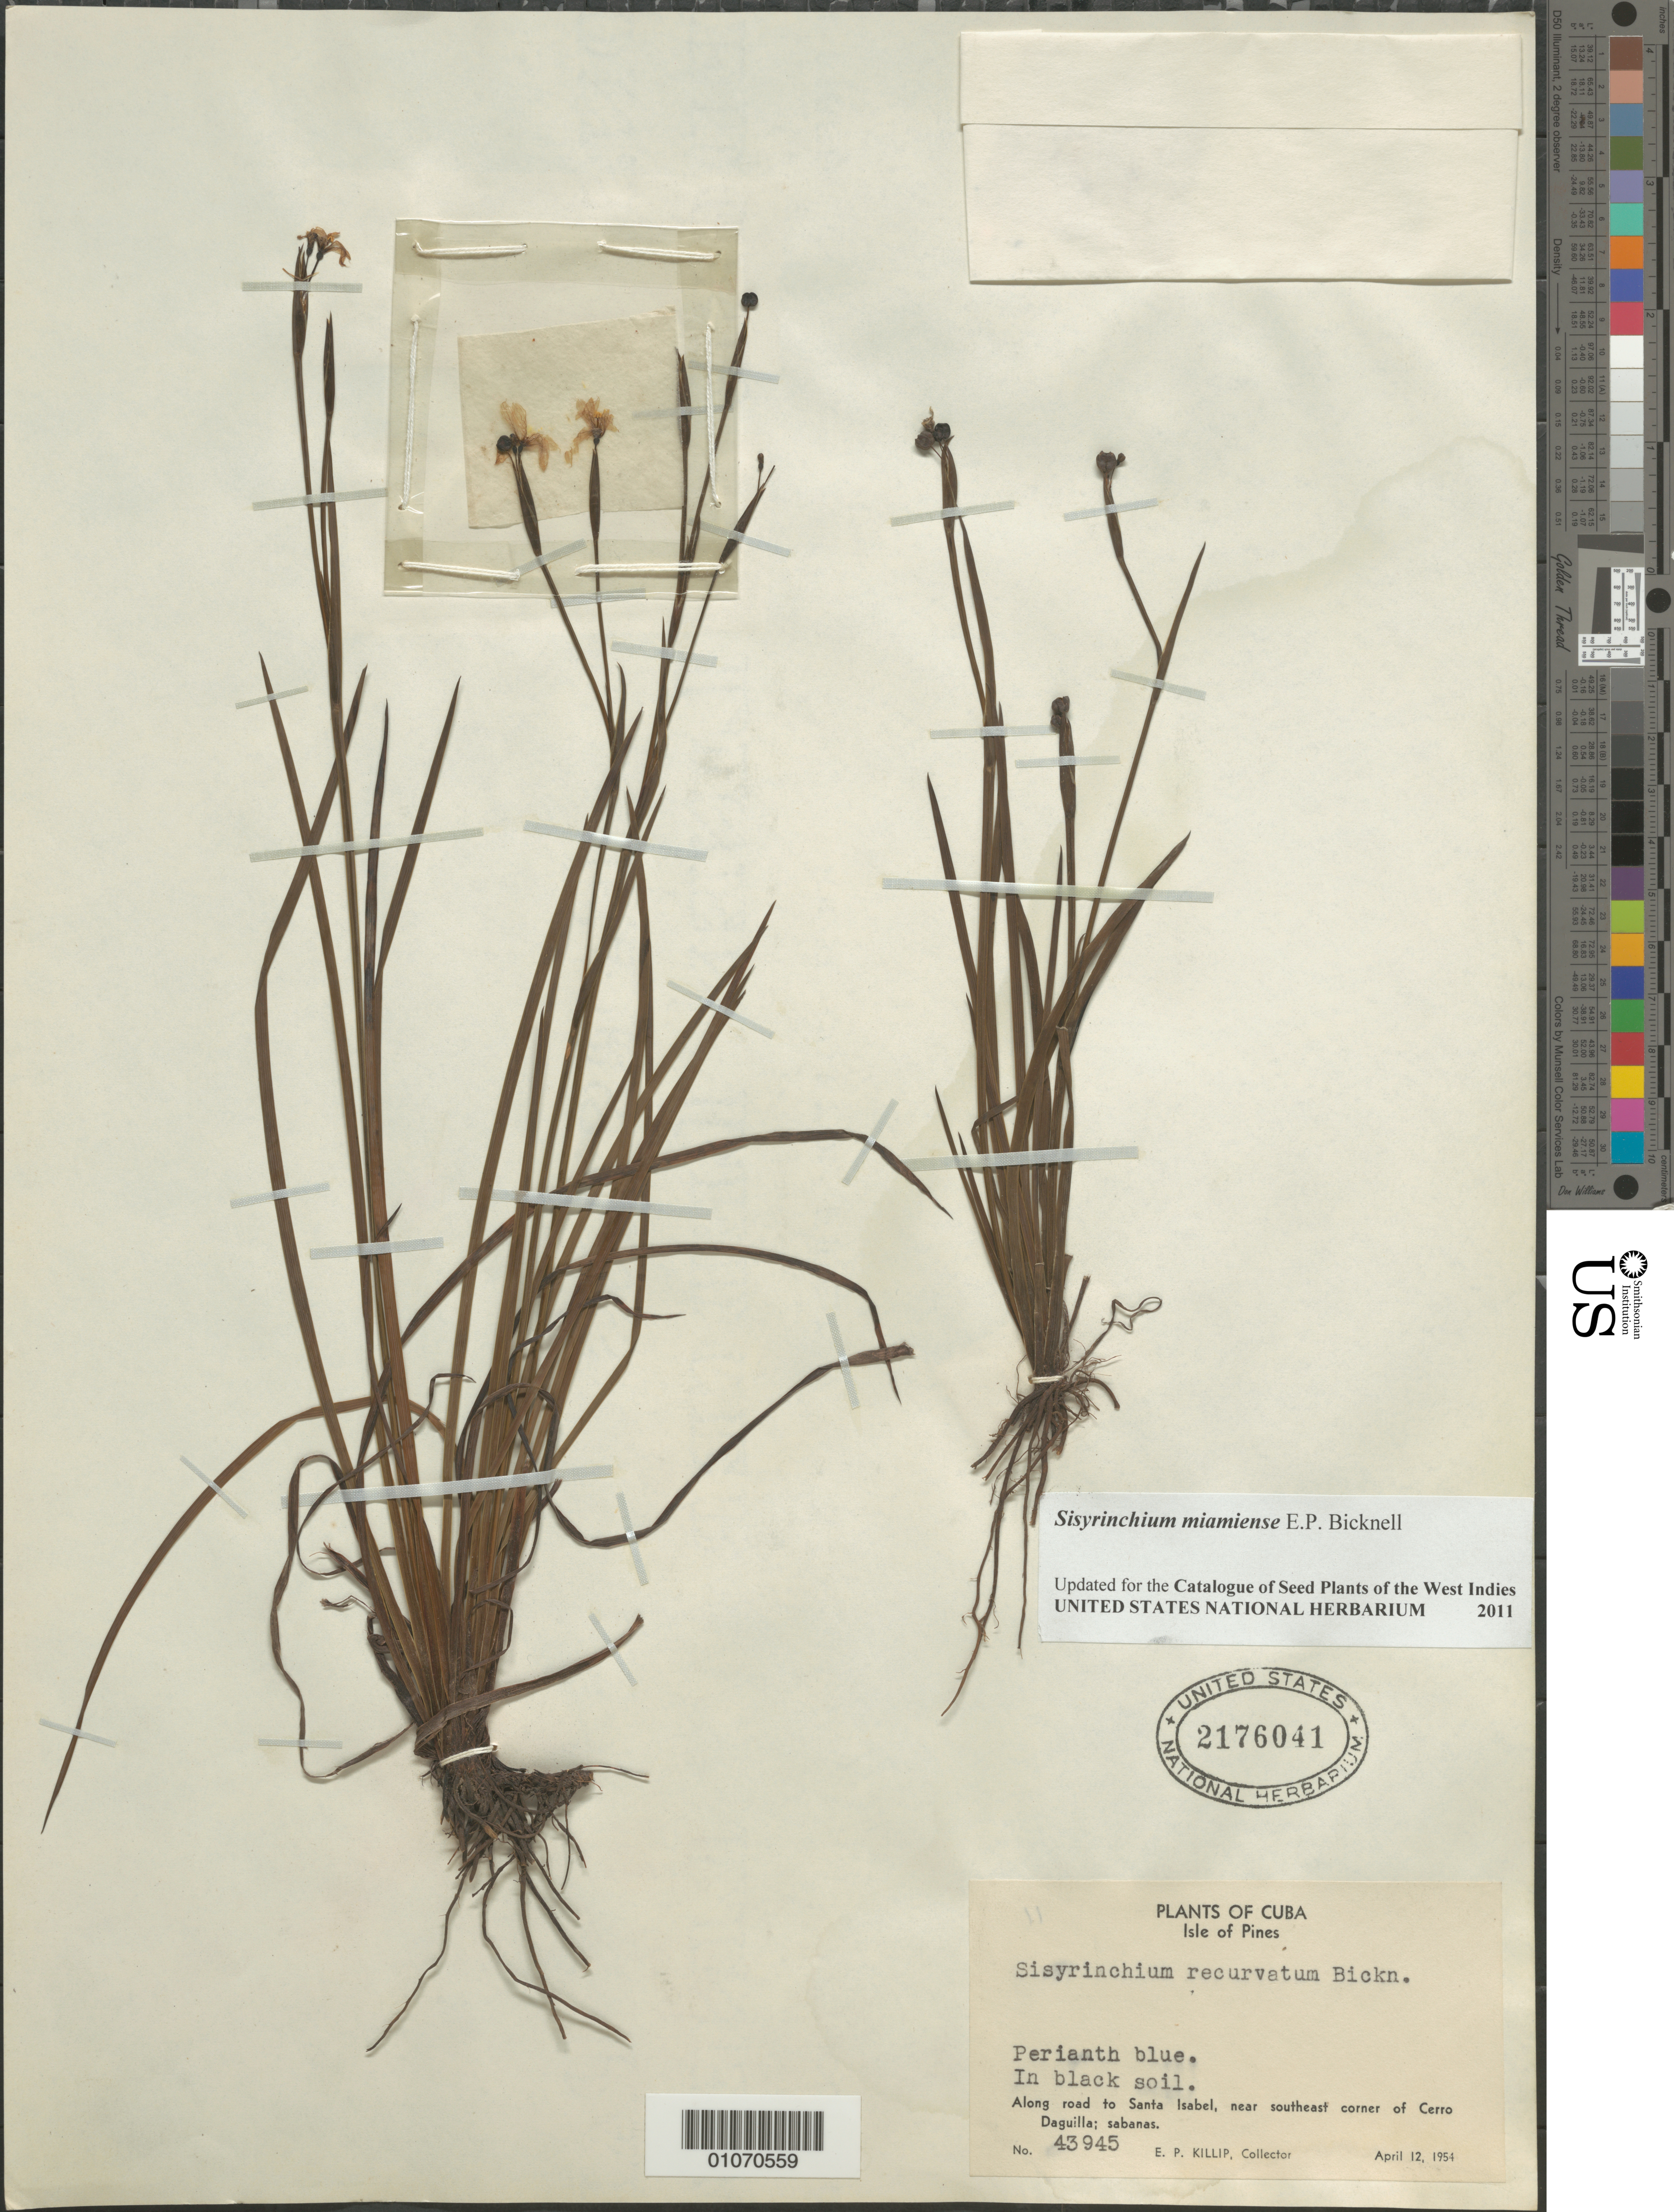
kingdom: Plantae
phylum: Tracheophyta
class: Liliopsida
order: Asparagales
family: Iridaceae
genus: Sisyrinchium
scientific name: Sisyrinchium miamiense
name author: E.P. Bicknell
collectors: E. P. Killip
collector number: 43945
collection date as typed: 12 Apr 1954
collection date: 1954-04-12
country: Cuba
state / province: Isla de La Juventud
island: Isla de la Juventud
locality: Isle of Pines, Santa Isabel road, near SE corner of Cerro Daguilla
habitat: Savannas, in black soil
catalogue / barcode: US 2176041